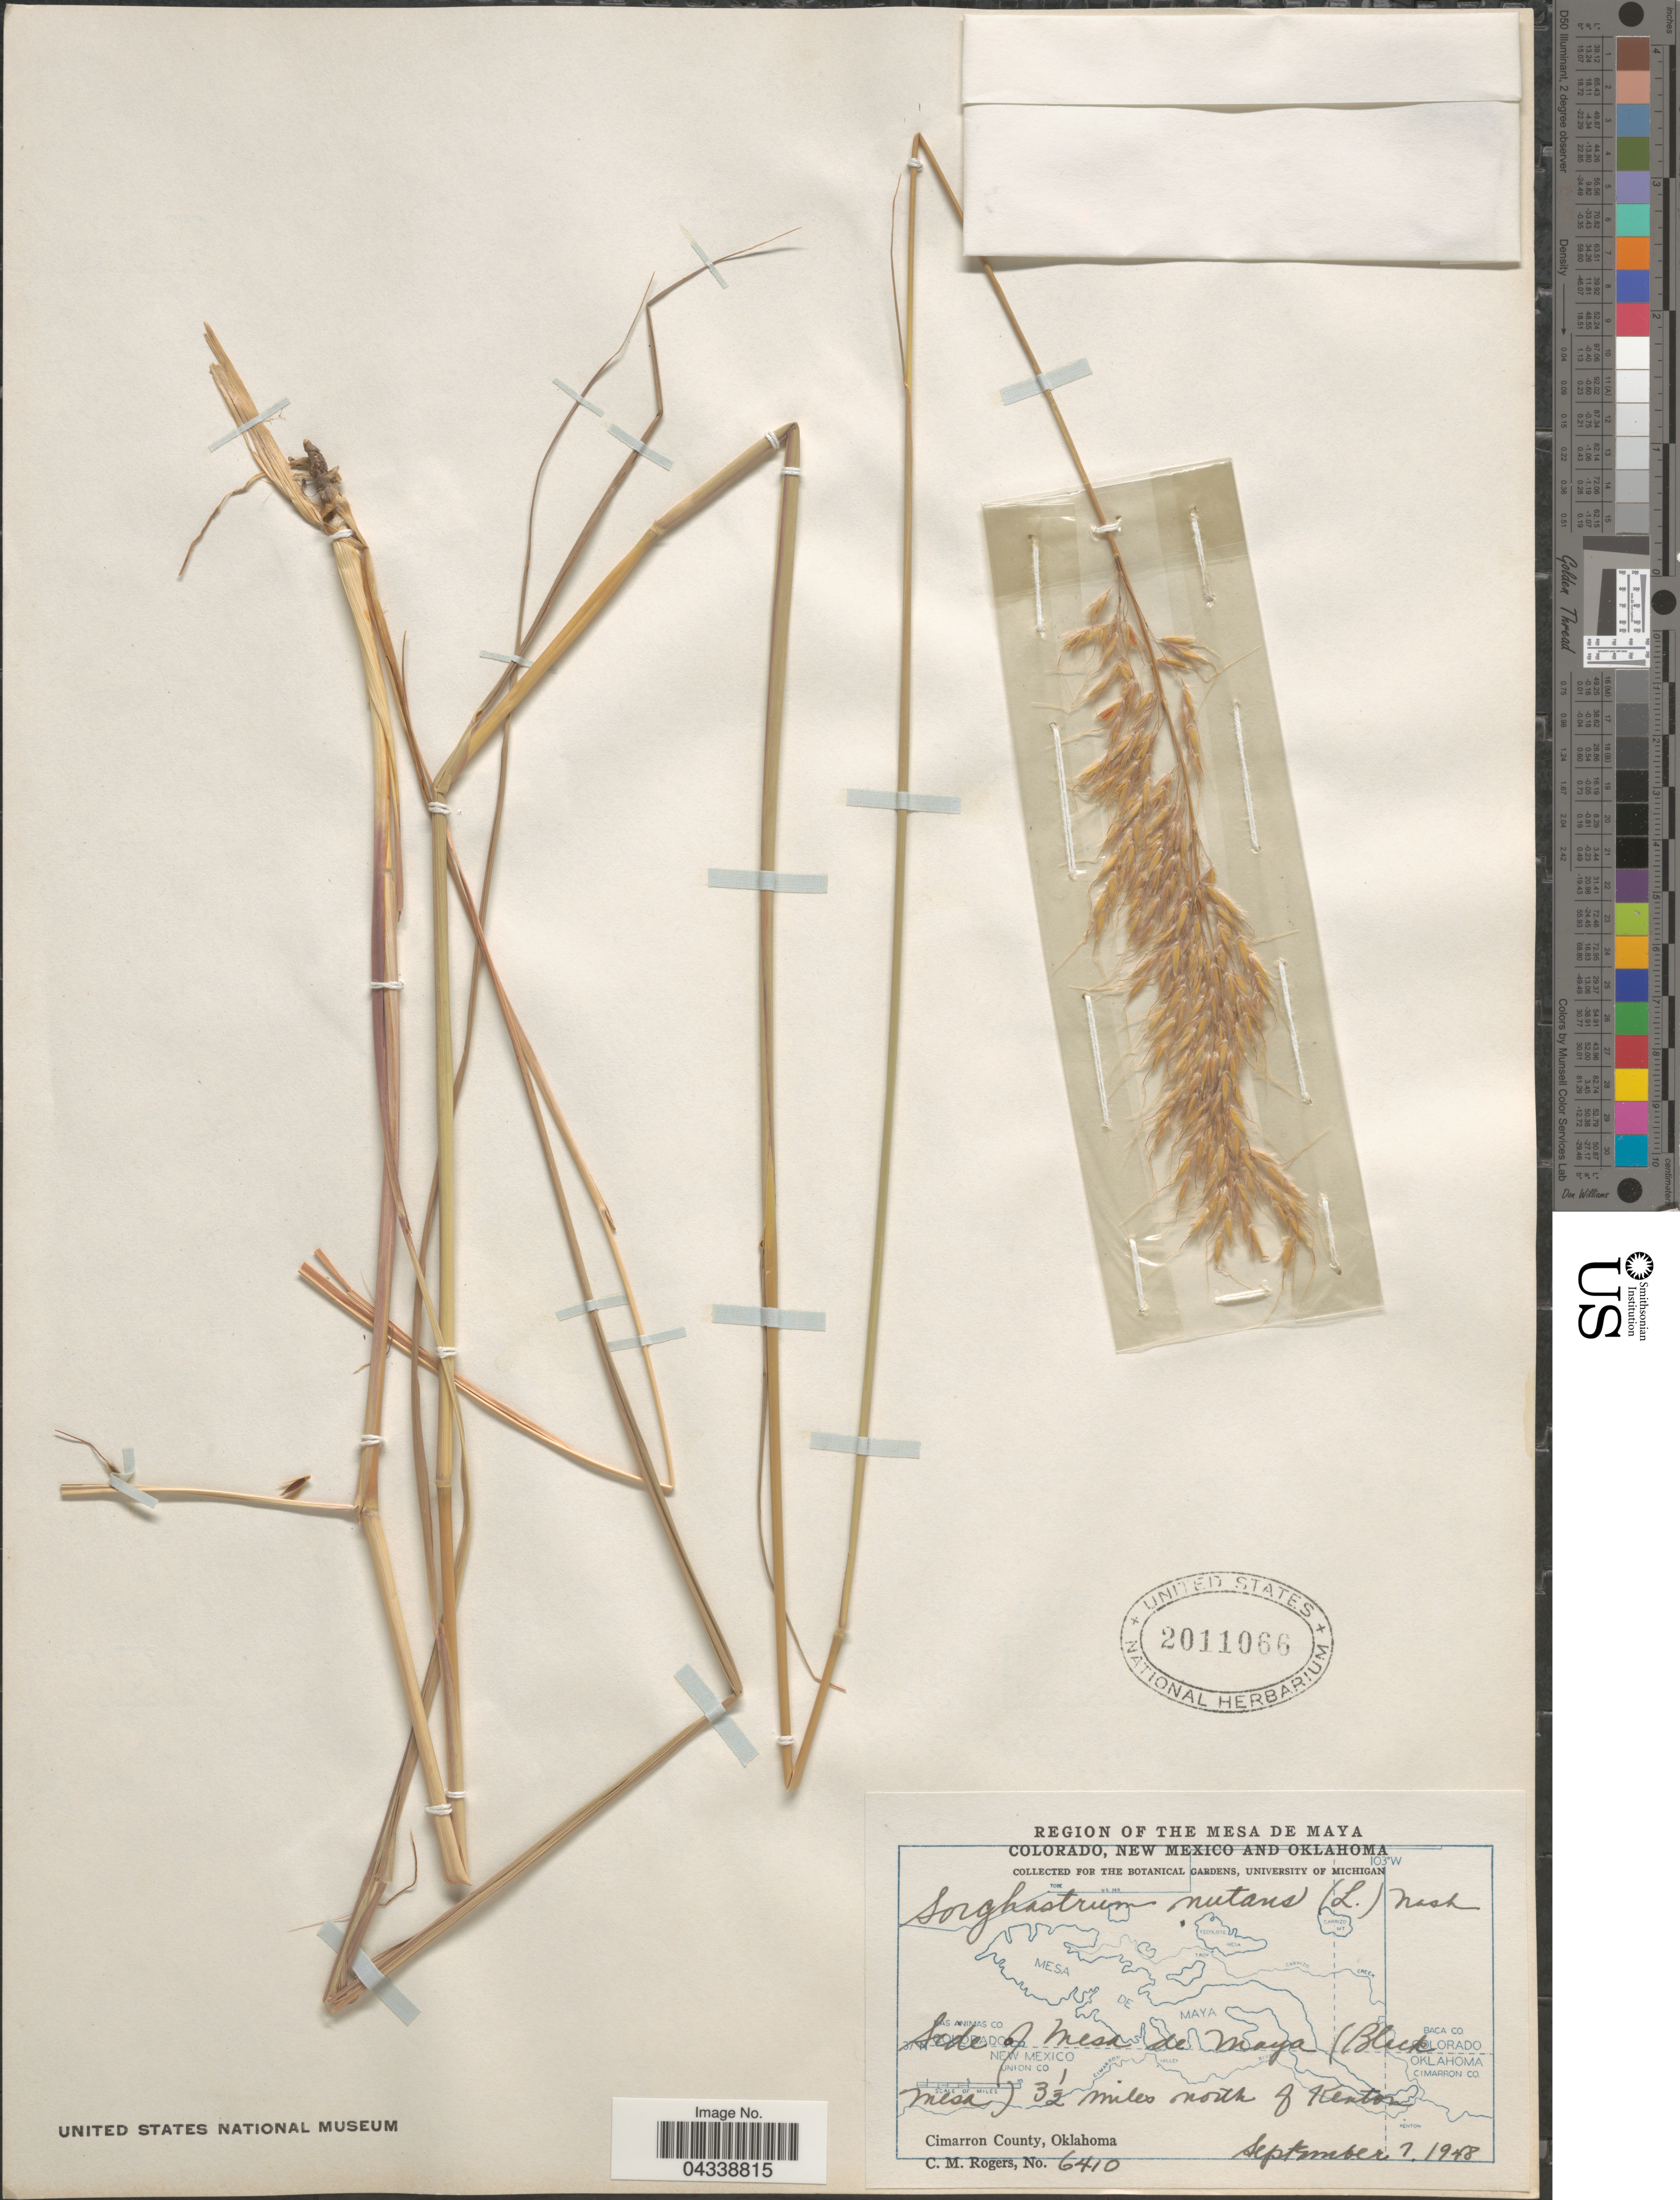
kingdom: Plantae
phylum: Tracheophyta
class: Liliopsida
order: Poales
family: Poaceae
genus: Sorghastrum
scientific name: Sorghastrum elliottii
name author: (C. Mohr) Nash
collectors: C. M. Rogers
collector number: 6410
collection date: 1948-09-07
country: United States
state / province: Oklahoma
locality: Region of the Mesa de Maya. Side of Mesa de Maya (Black Mesa) 3½ miles north of Kenton. Cimarron County.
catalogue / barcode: US 2011066